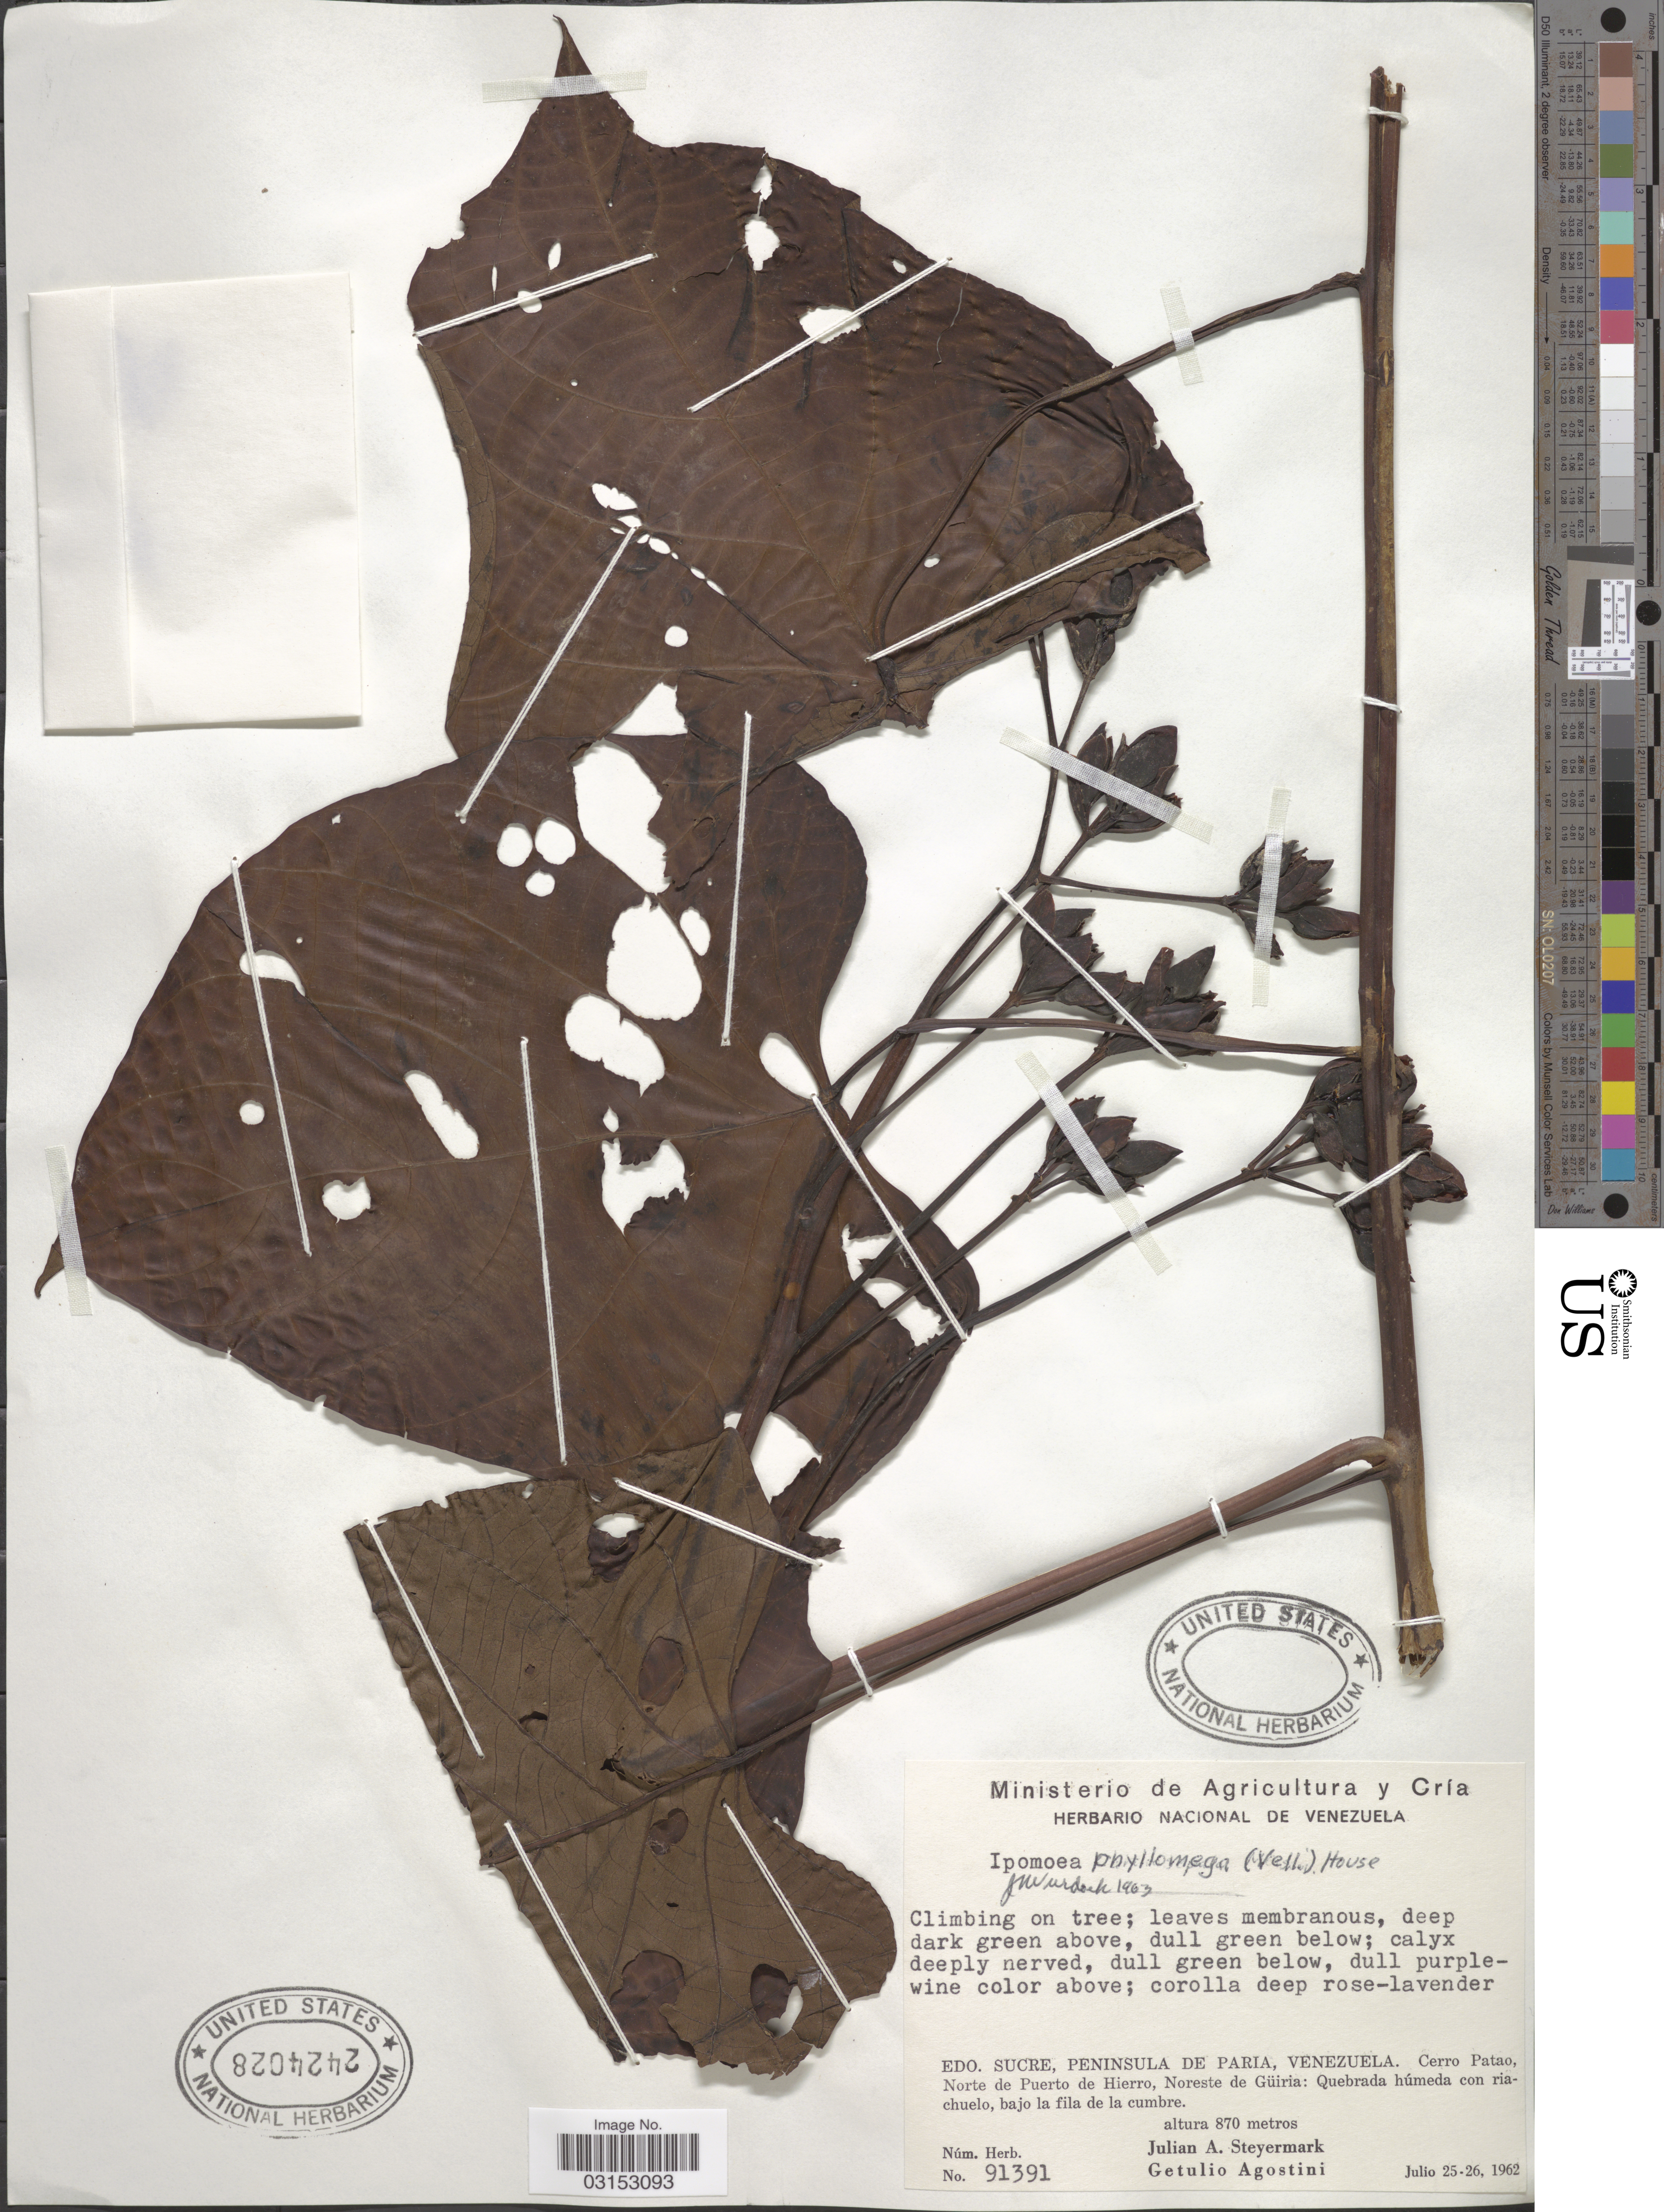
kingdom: Plantae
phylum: Tracheophyta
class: Magnoliopsida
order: Solanales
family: Convolvulaceae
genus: Ipomoea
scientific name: Ipomoea pterodes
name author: Choisy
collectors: J. Steyermark & G. Agostini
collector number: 91391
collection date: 1962-07-25/1962-07-26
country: Venezuela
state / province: Sucre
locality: Peninsula de Paria. Cerro Patao Norte de Puerto de Hierro, Noreste de Güiria: Quebrada húmeda con riachuelo, bajo la fila de la cumbre.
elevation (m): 870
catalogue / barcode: US 2424028